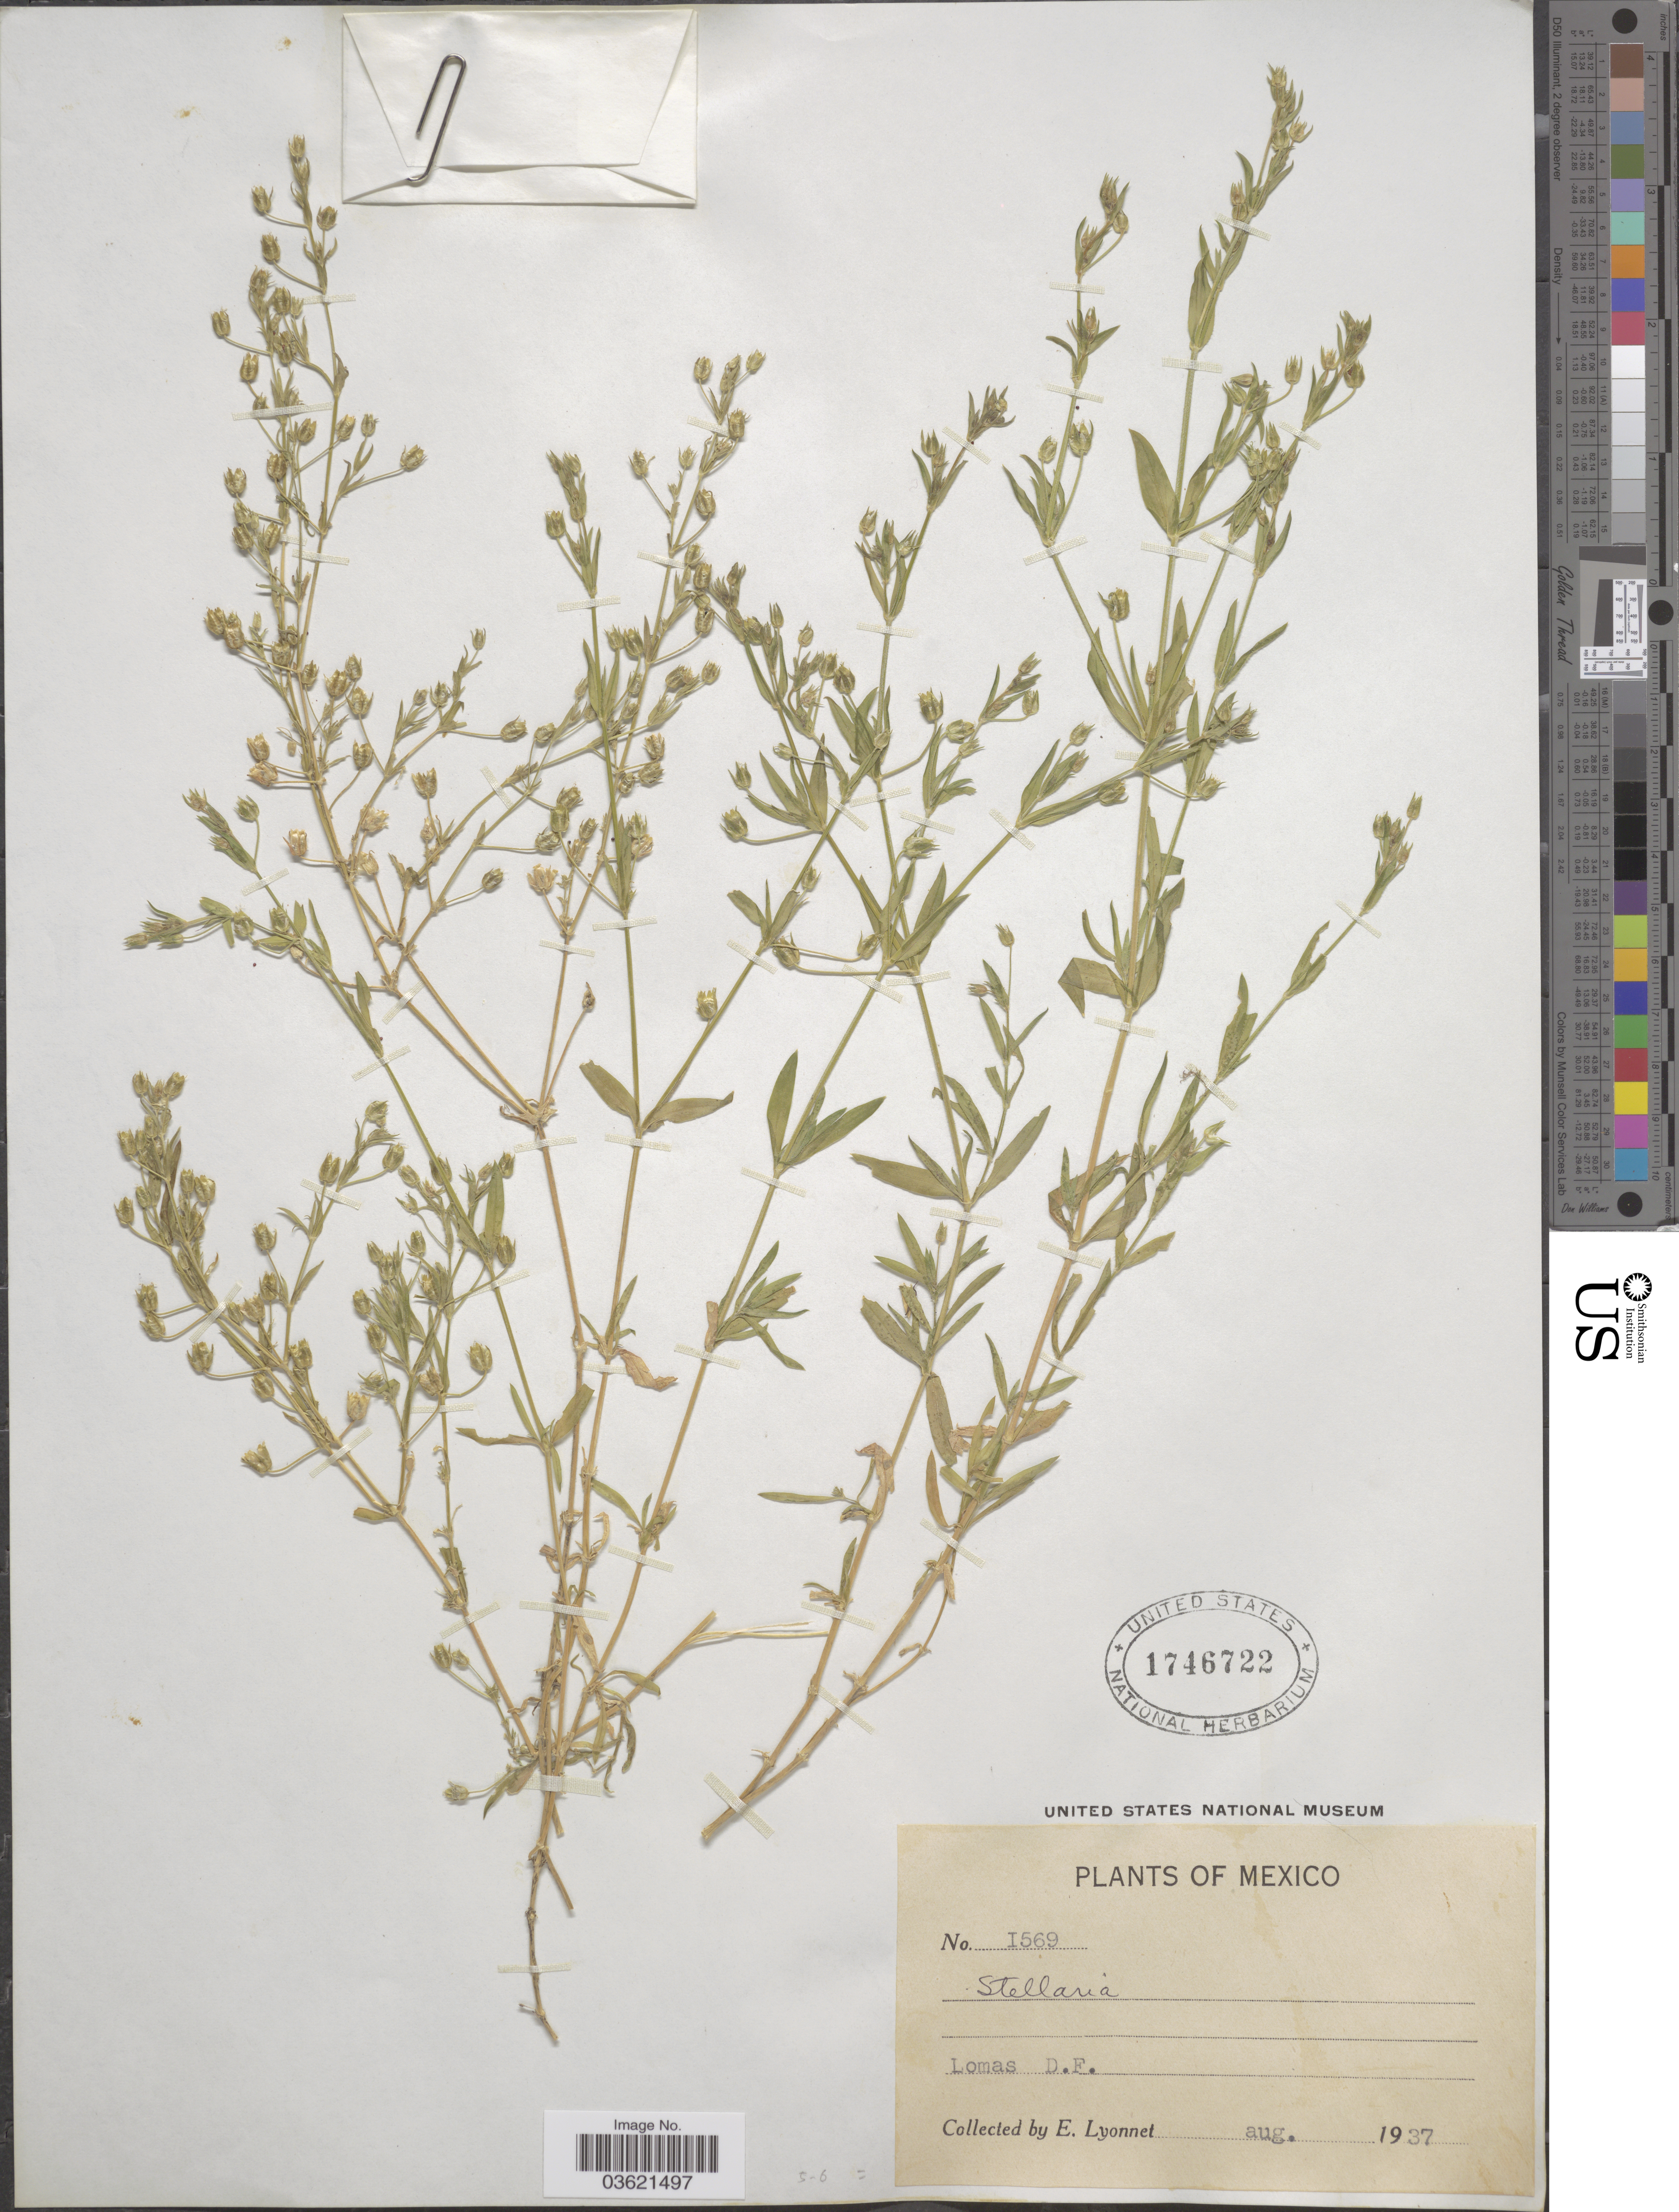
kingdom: Plantae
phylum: Tracheophyta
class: Magnoliopsida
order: Caryophyllales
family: Caryophyllaceae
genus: Arenaria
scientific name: Arenaria lanuginosa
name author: (Michx.) Rohrb.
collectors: E. Lyonnet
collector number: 1569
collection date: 1937-08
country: Mexico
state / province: Distrito Federal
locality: Lomas.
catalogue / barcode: US 1746722